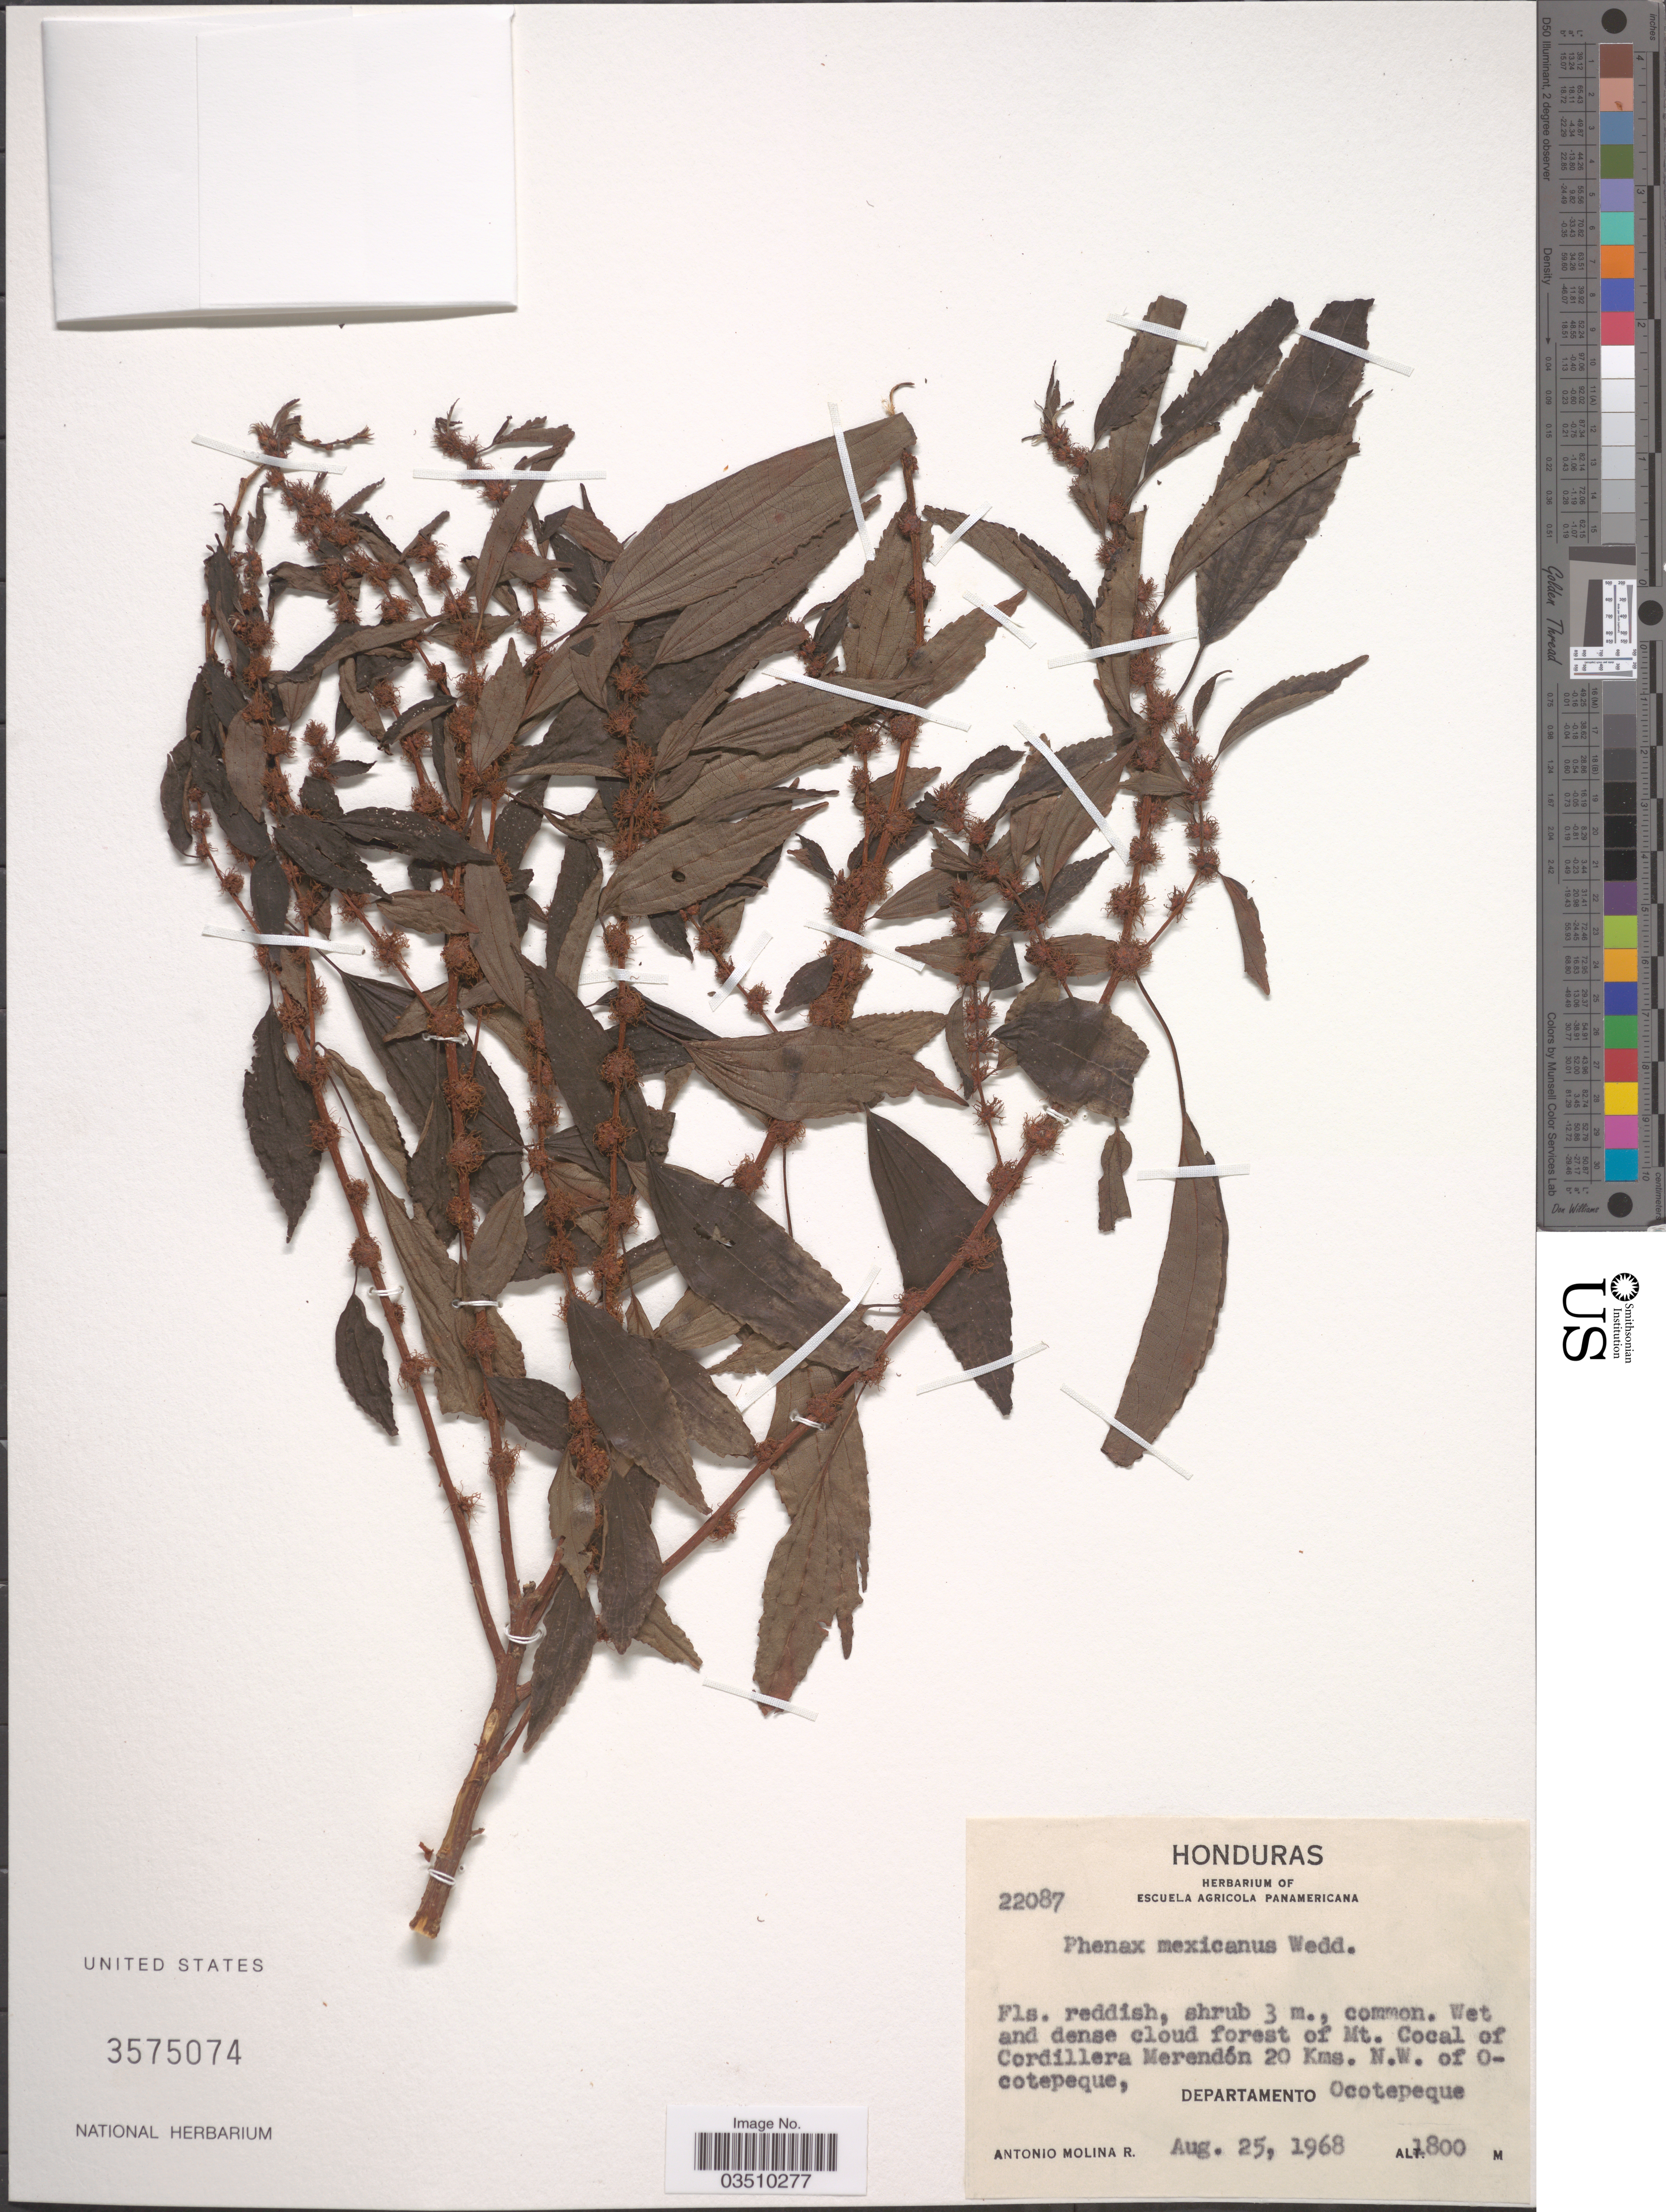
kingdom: Plantae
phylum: Tracheophyta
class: Magnoliopsida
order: Rosales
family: Urticaceae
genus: Phenax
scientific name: Phenax mexicanus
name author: Wedd.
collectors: A. Molina R.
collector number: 22087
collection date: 1968-08-25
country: Honduras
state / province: Ocotepeque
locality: Wet and dense cloud forest of Mt. Cocal of Cordillera Merendón 20 Kms. N.W. of Ocotepeque, Departamento Ocotepeque.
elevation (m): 1800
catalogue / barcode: US 3575074